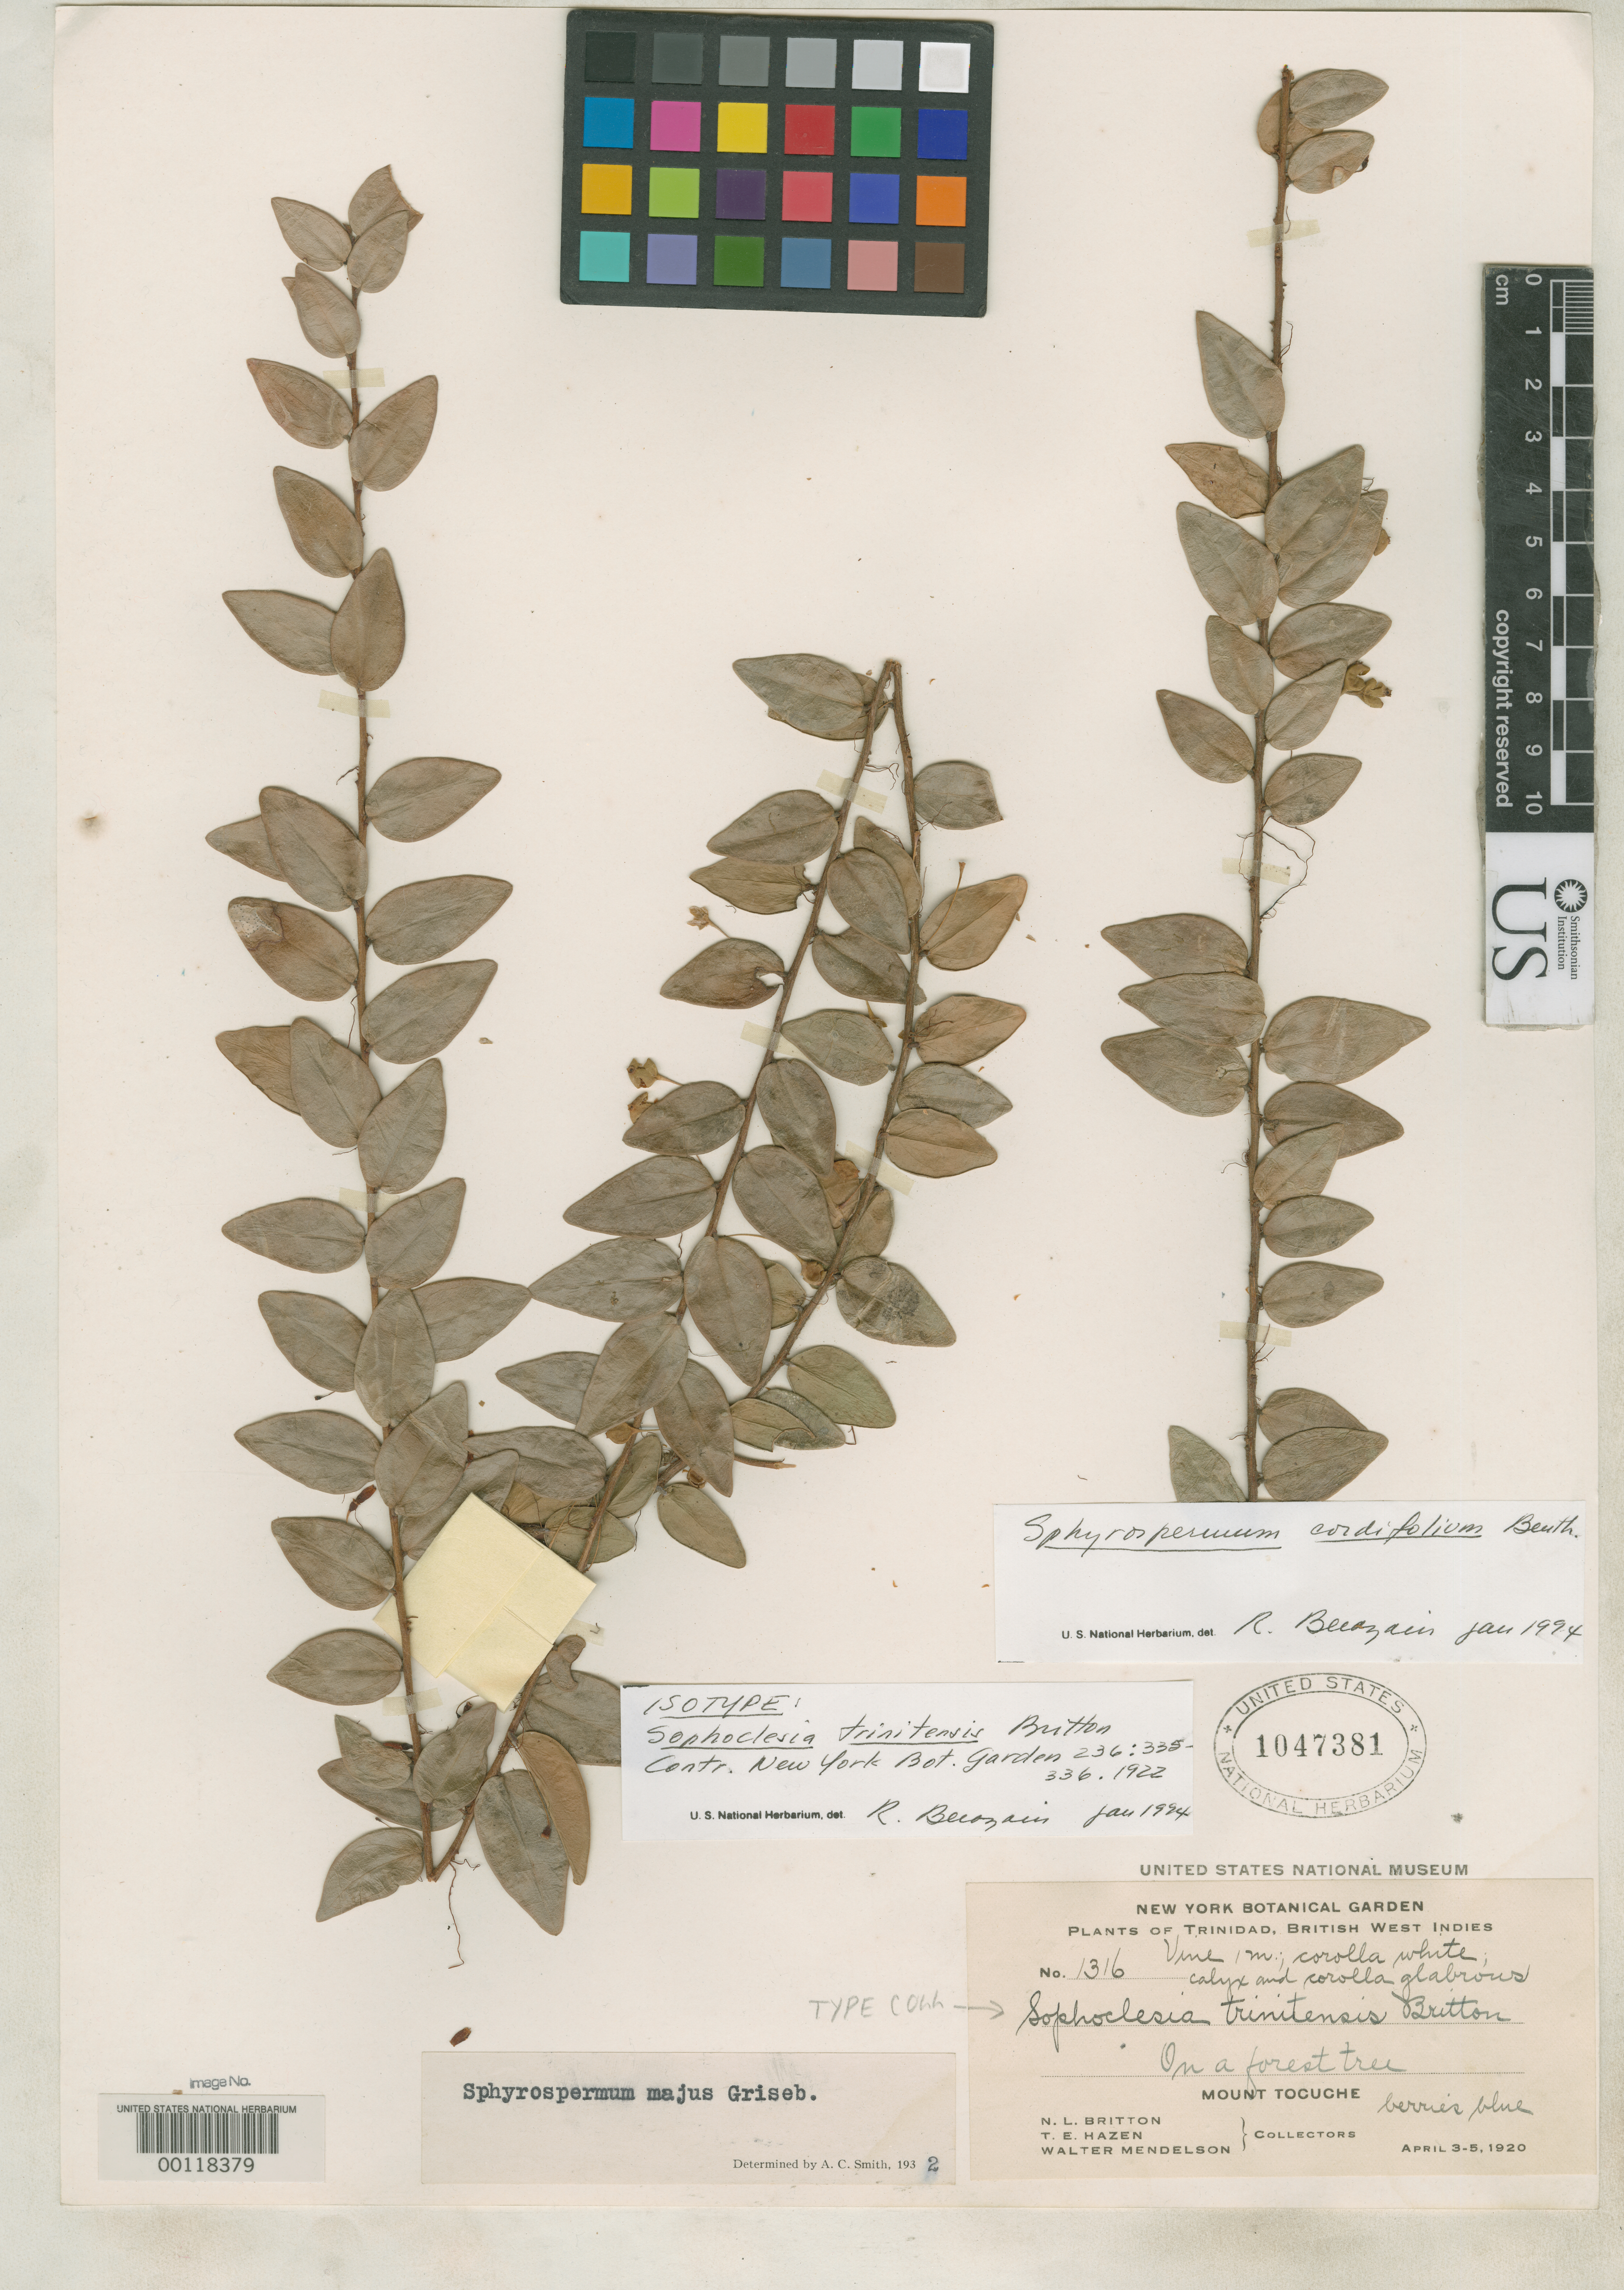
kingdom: Plantae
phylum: Tracheophyta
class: Magnoliopsida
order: Ericales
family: Ericaceae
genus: Sophoclesia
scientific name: Sophoclesia trinitensis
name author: Britton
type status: Isotype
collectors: N. Britton, T. E. Hazen & W. Mendelson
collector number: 1316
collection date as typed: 03 Apr 1920 to 05 Apr 1920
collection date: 1920-04-03/1920-04-05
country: Trinidad and Tobago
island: Trinidad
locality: Mt. Tocuche.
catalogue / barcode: US 1047381